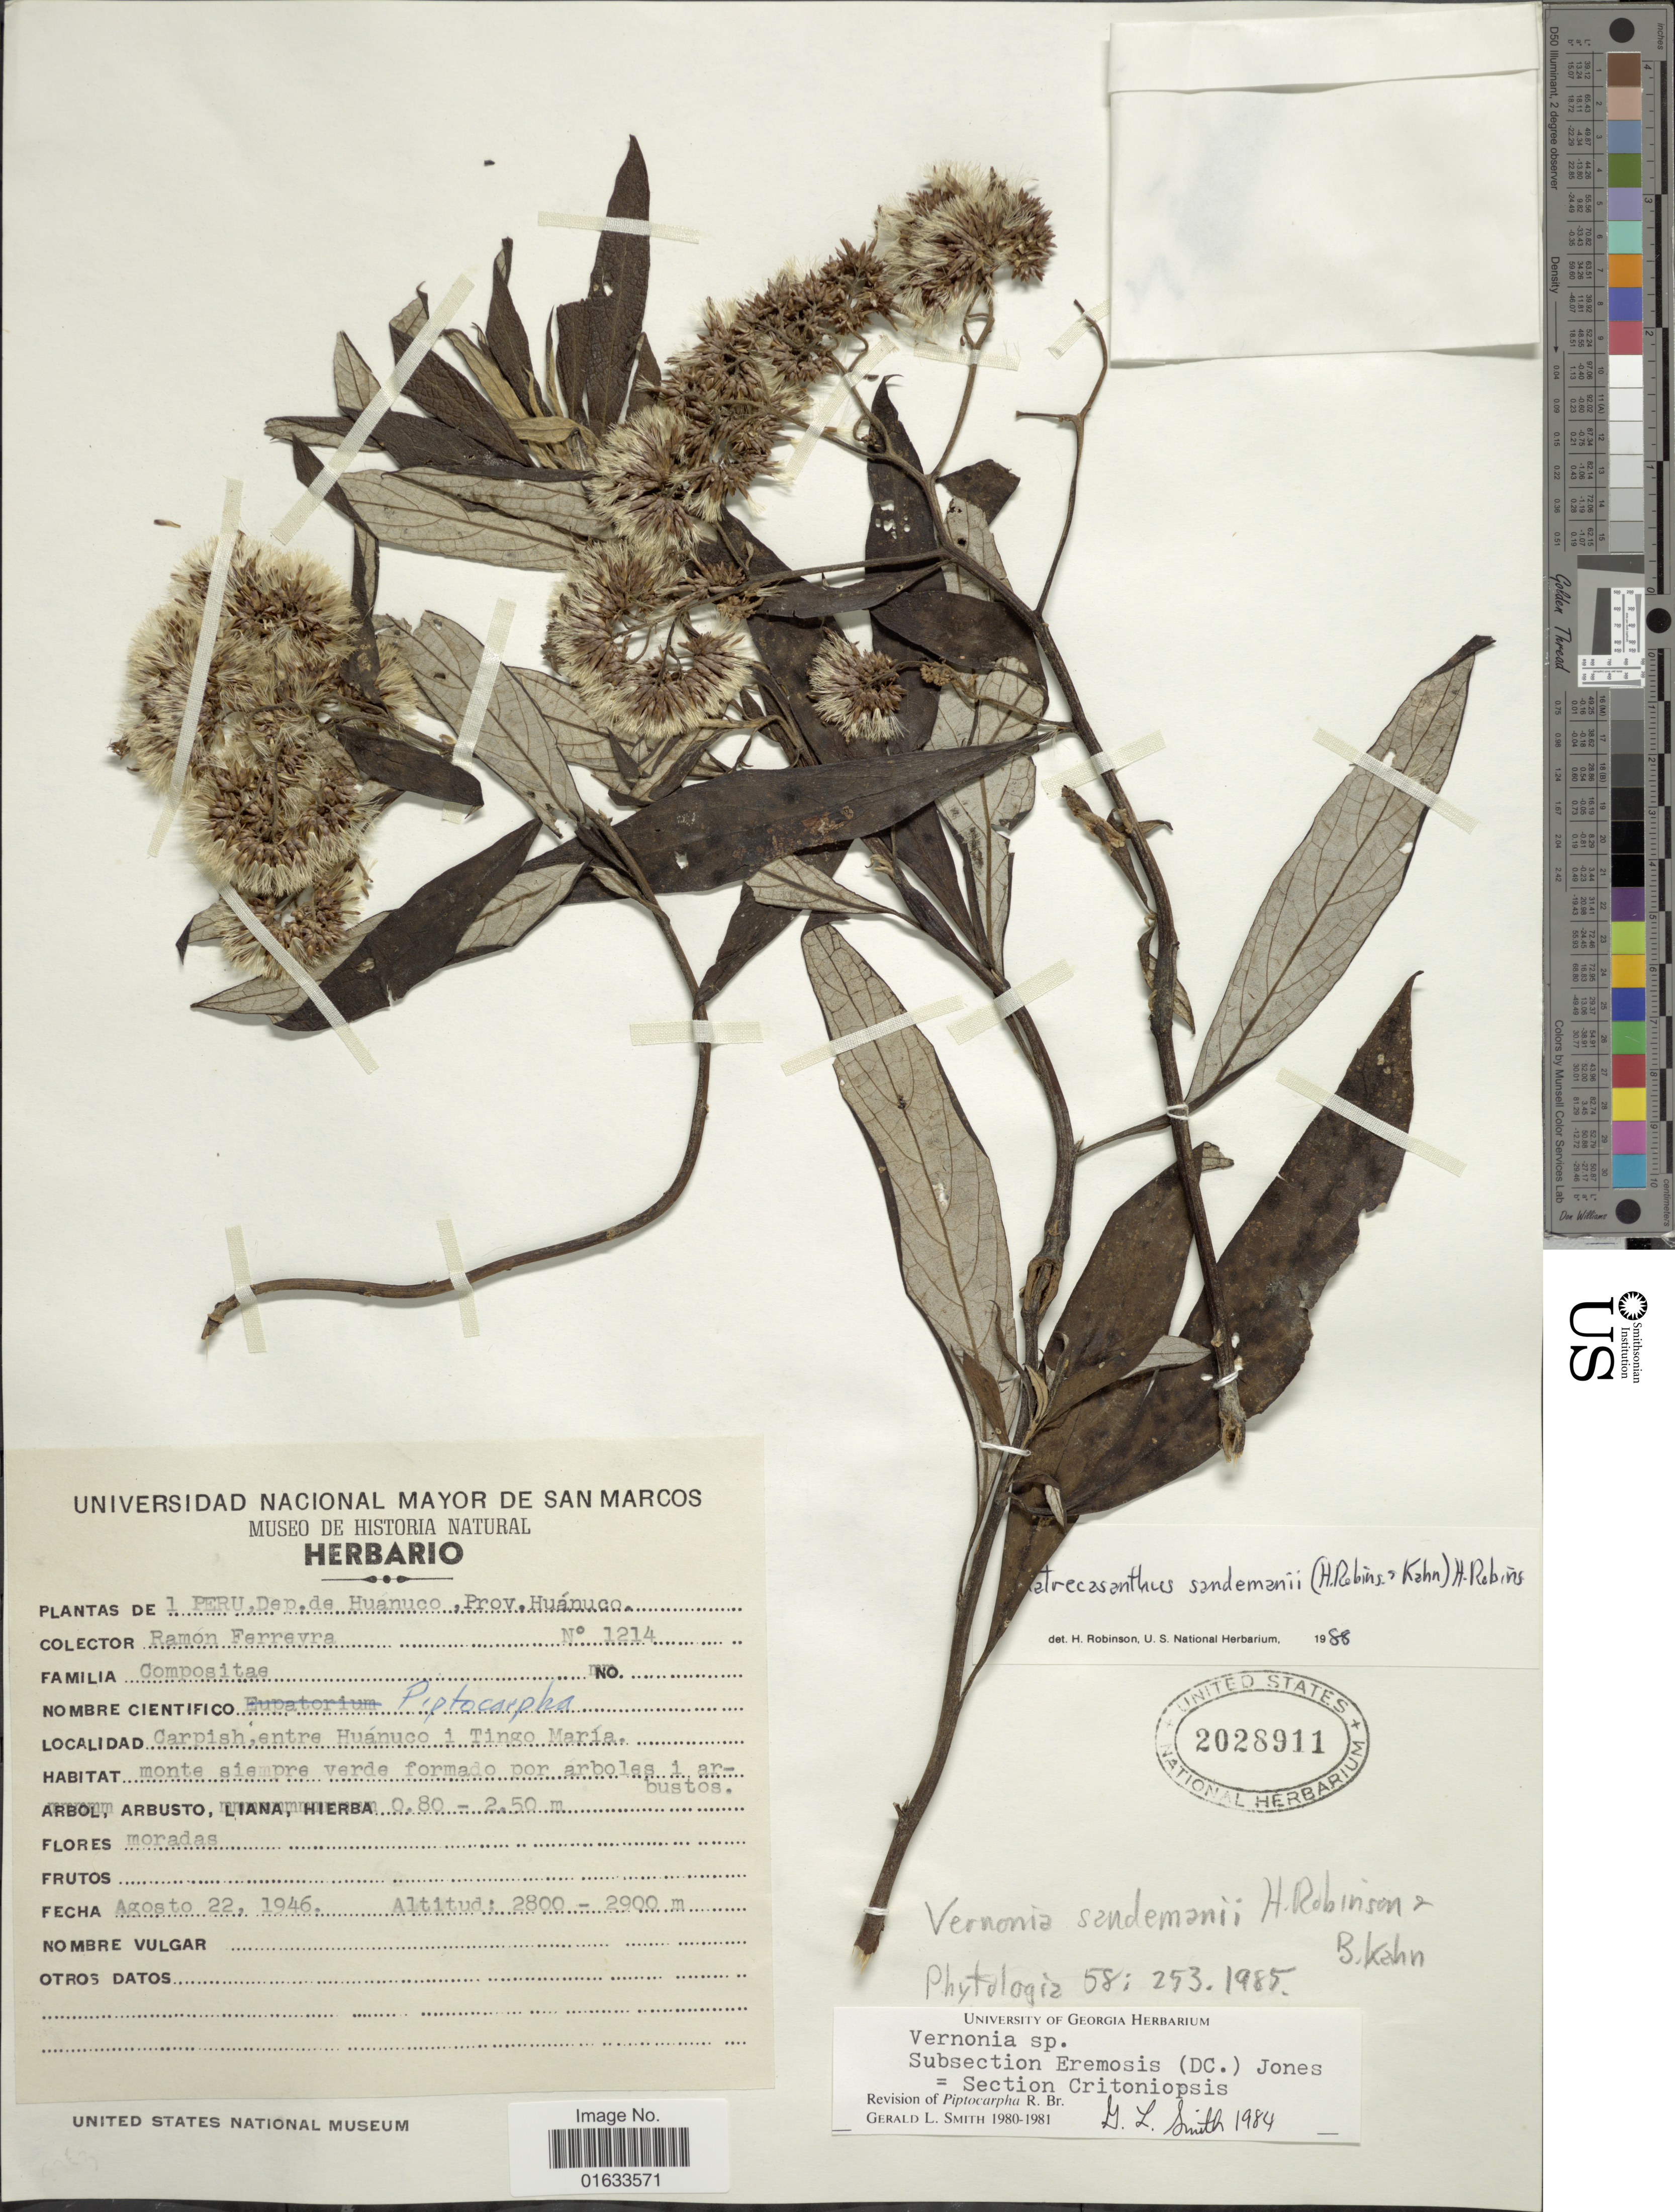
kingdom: Plantae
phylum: Tracheophyta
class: Magnoliopsida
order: Asterales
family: Asteraceae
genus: Cuatrecasanthus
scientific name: Cuatrecasanthus sandemanii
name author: (H. Rob. & B. Kahn) H. Rob.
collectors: R. A. Ferreyra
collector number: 1214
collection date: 1946-08-22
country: Peru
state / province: Huánuco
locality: Dep. de Huanuco. Prov. Huánuco. Carpish, entre Huanuco i Tingo maria.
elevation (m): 2800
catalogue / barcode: US 2028911